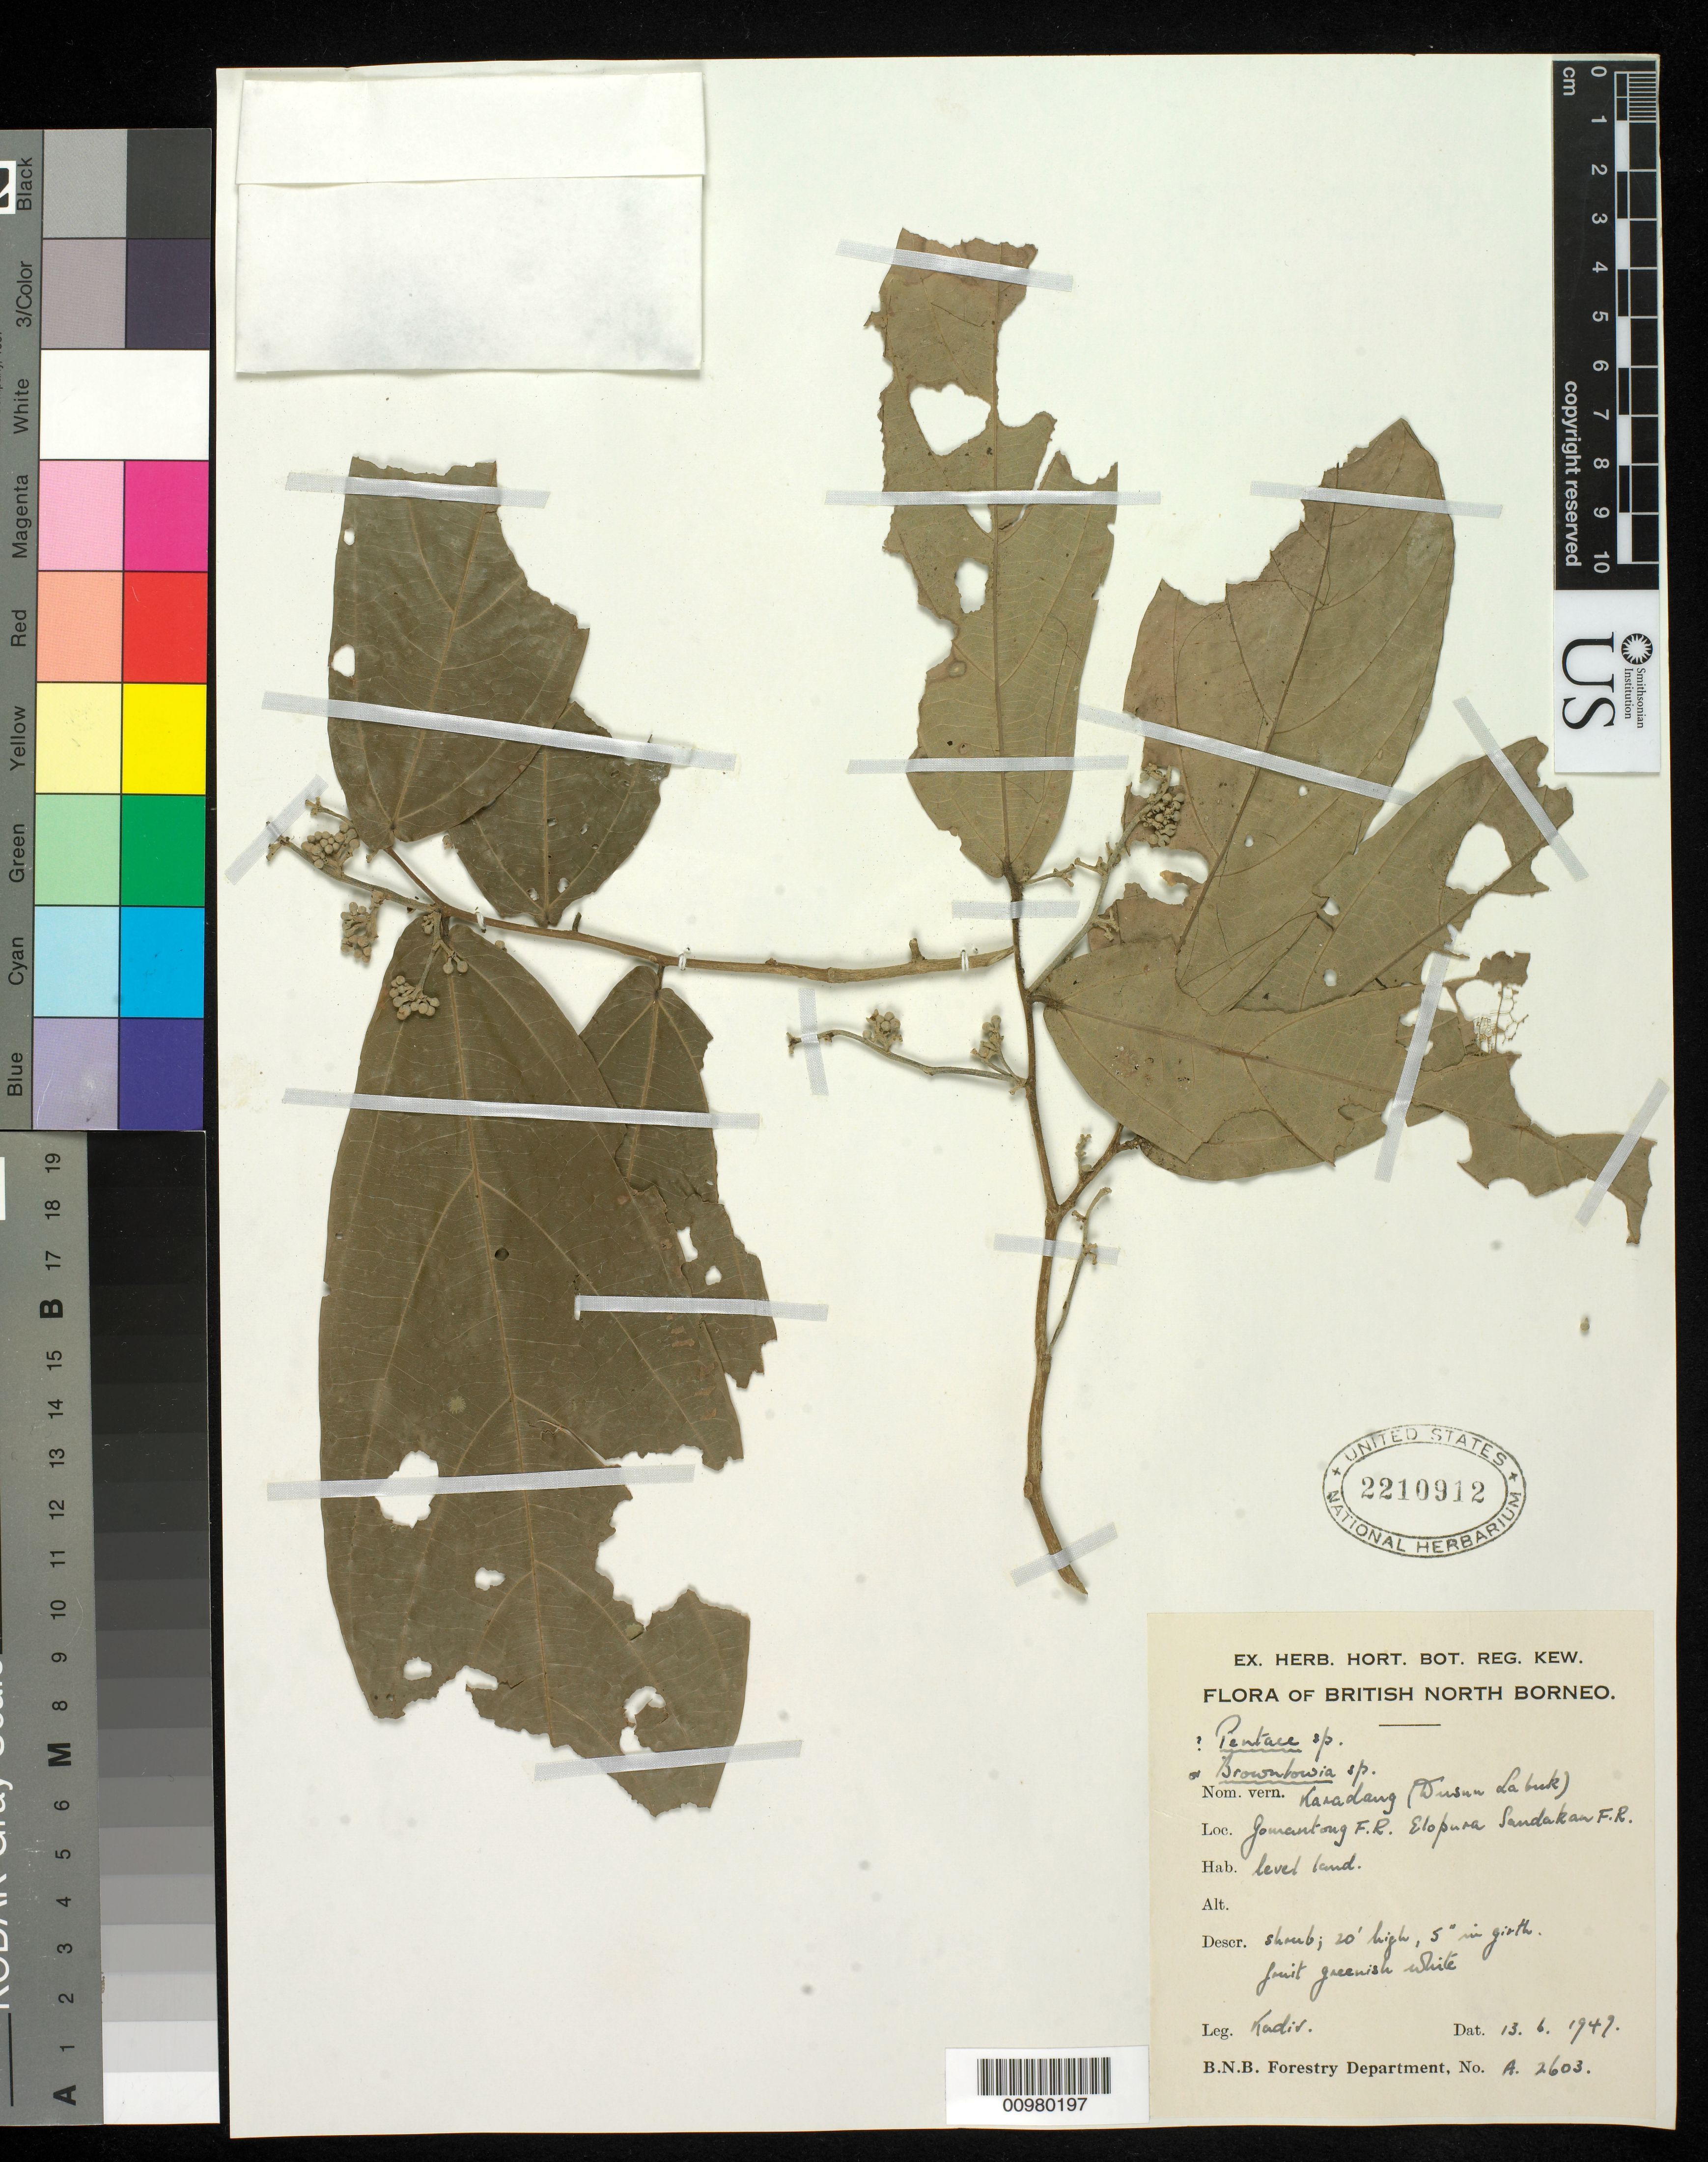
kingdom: Plantae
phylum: Tracheophyta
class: Magnoliopsida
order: Malvales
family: Malvaceae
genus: Pentace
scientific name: Pentace sp.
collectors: Kadir Bin Abdul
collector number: A 2603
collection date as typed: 13 Jun 1949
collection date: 1949-06-13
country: Malaysia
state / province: Sabah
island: Borneo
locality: Gomantong F.R. Elopura Sandakan F.R.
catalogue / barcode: US 2210912